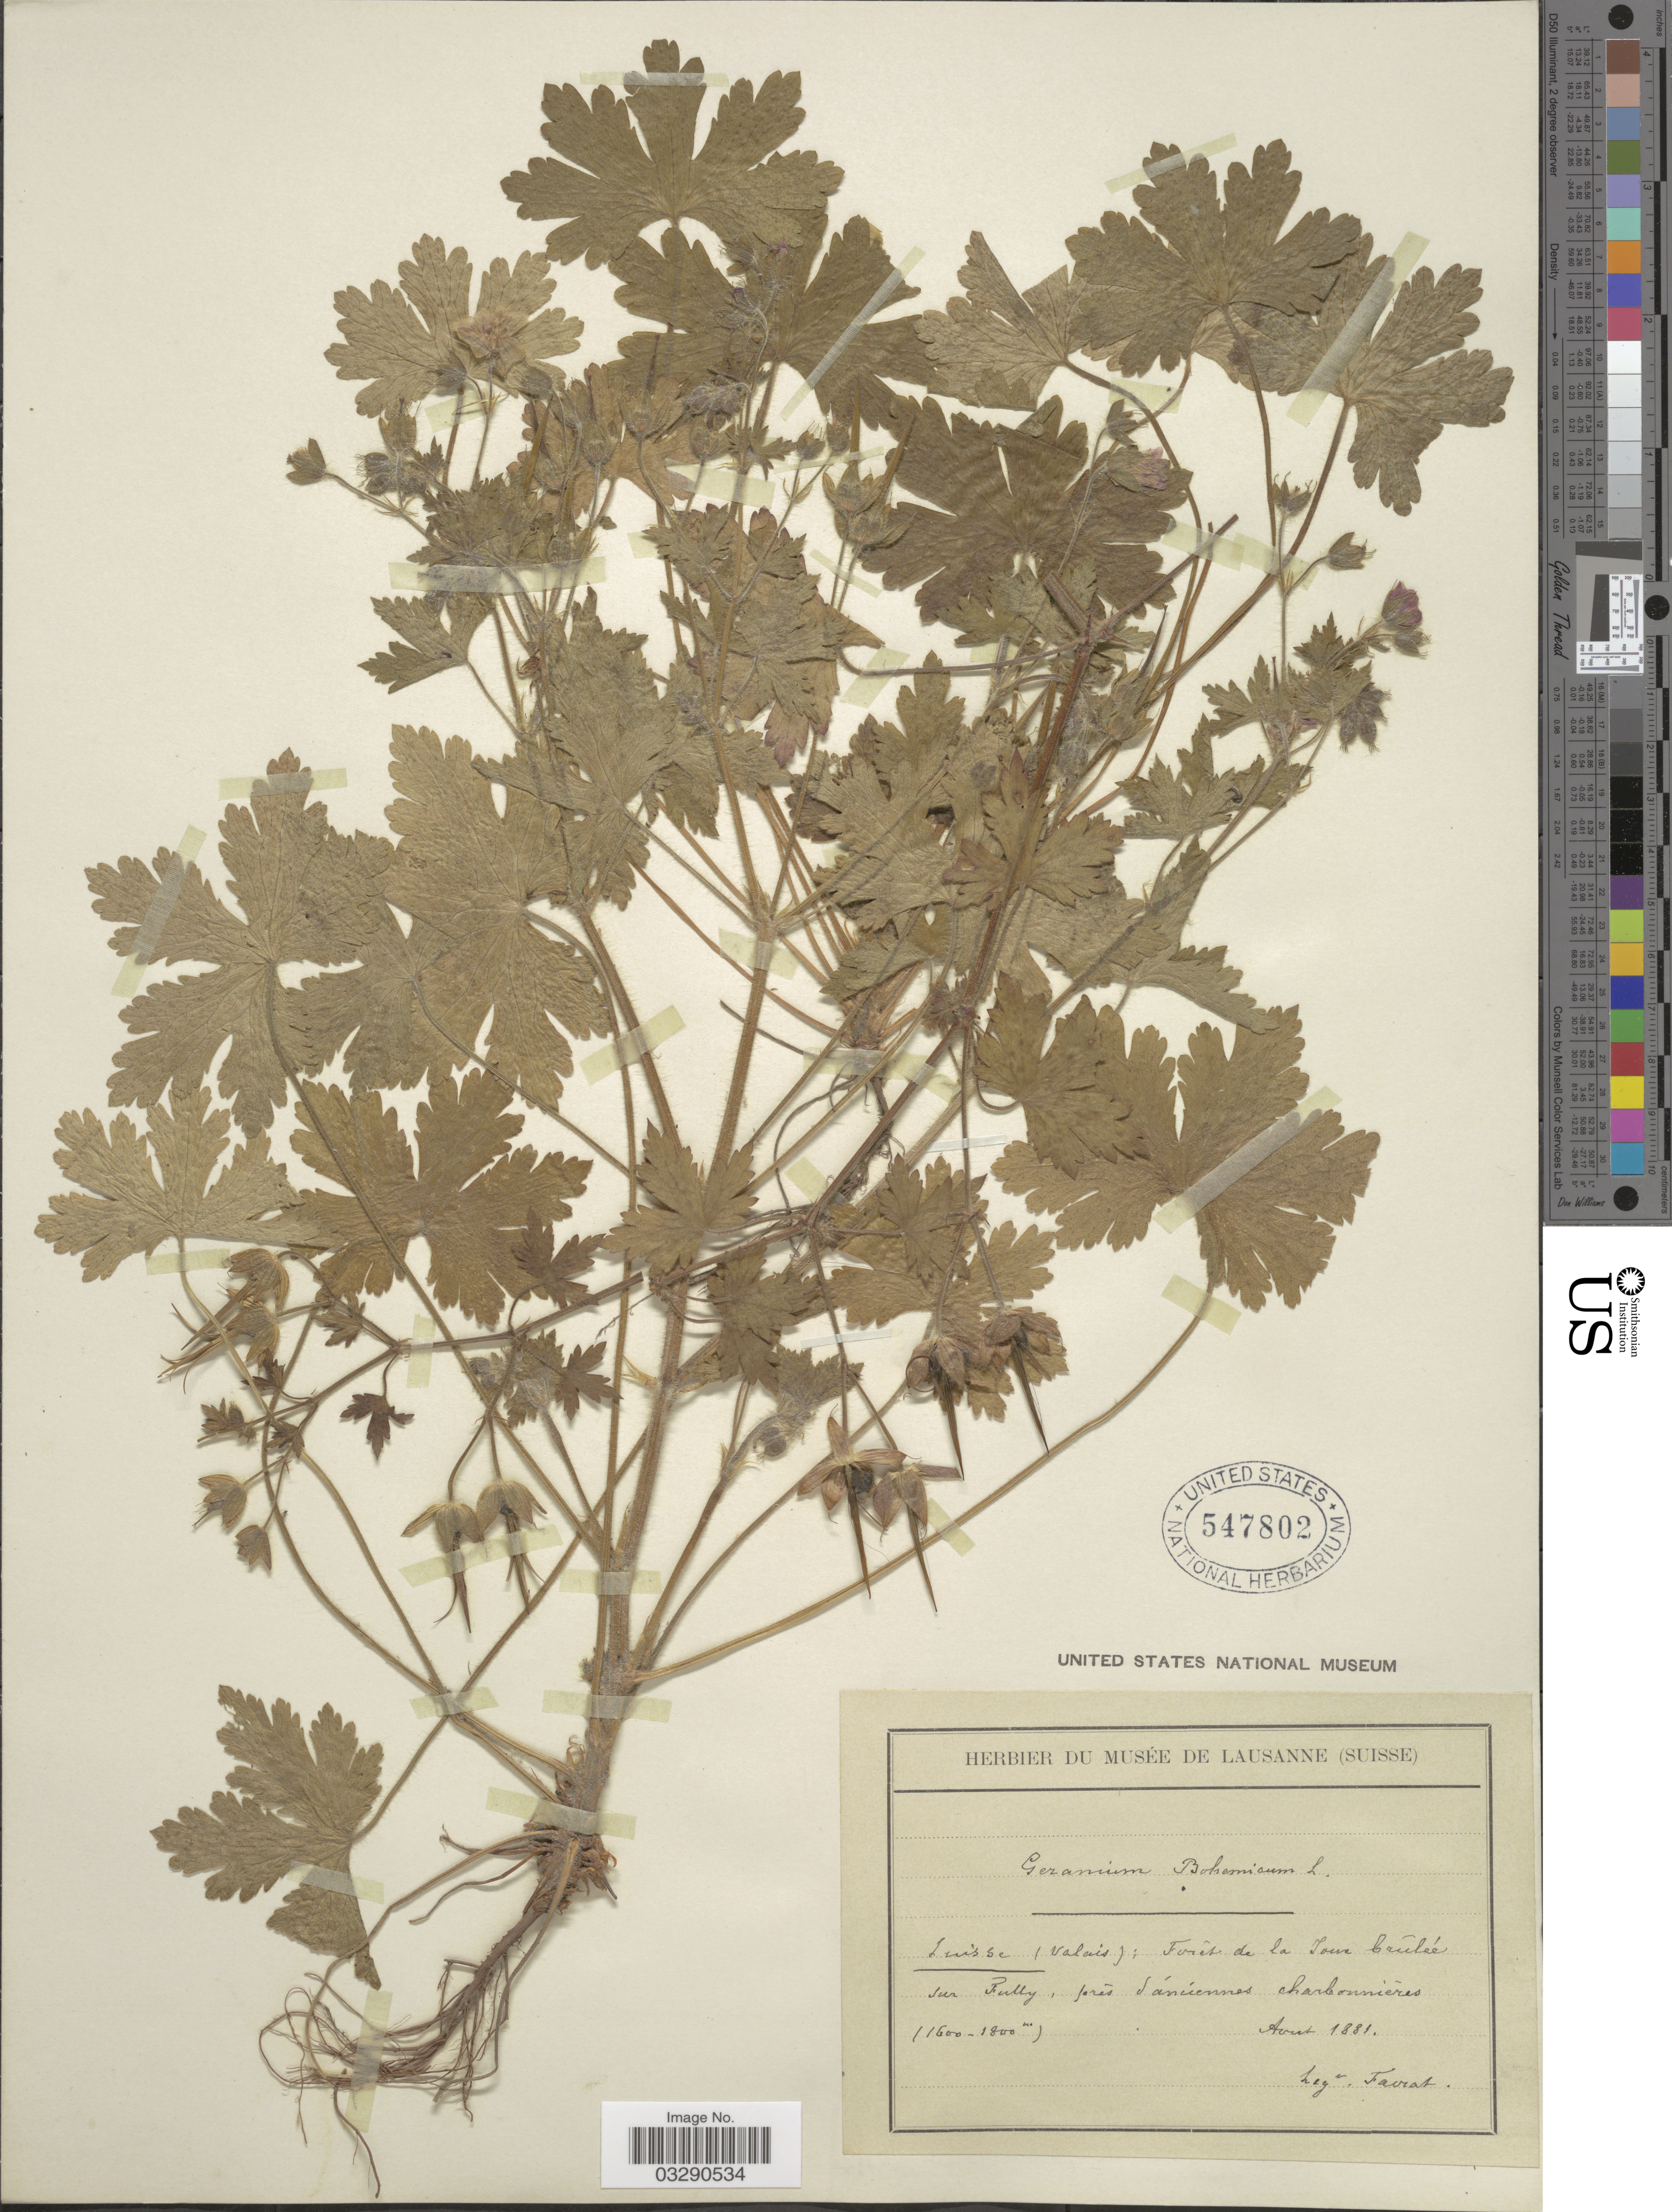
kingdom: Plantae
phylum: Tracheophyta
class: Magnoliopsida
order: Geraniales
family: Geraniaceae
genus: Geranium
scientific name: Geranium bohemicum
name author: L.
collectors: L. Favrat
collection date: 1881-08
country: Switzerland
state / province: Valais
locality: Suisse (Valais); Forêt de la Tour Coúlée sur Pully, prés d'anciennes charbonnières.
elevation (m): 1600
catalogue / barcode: US 547802